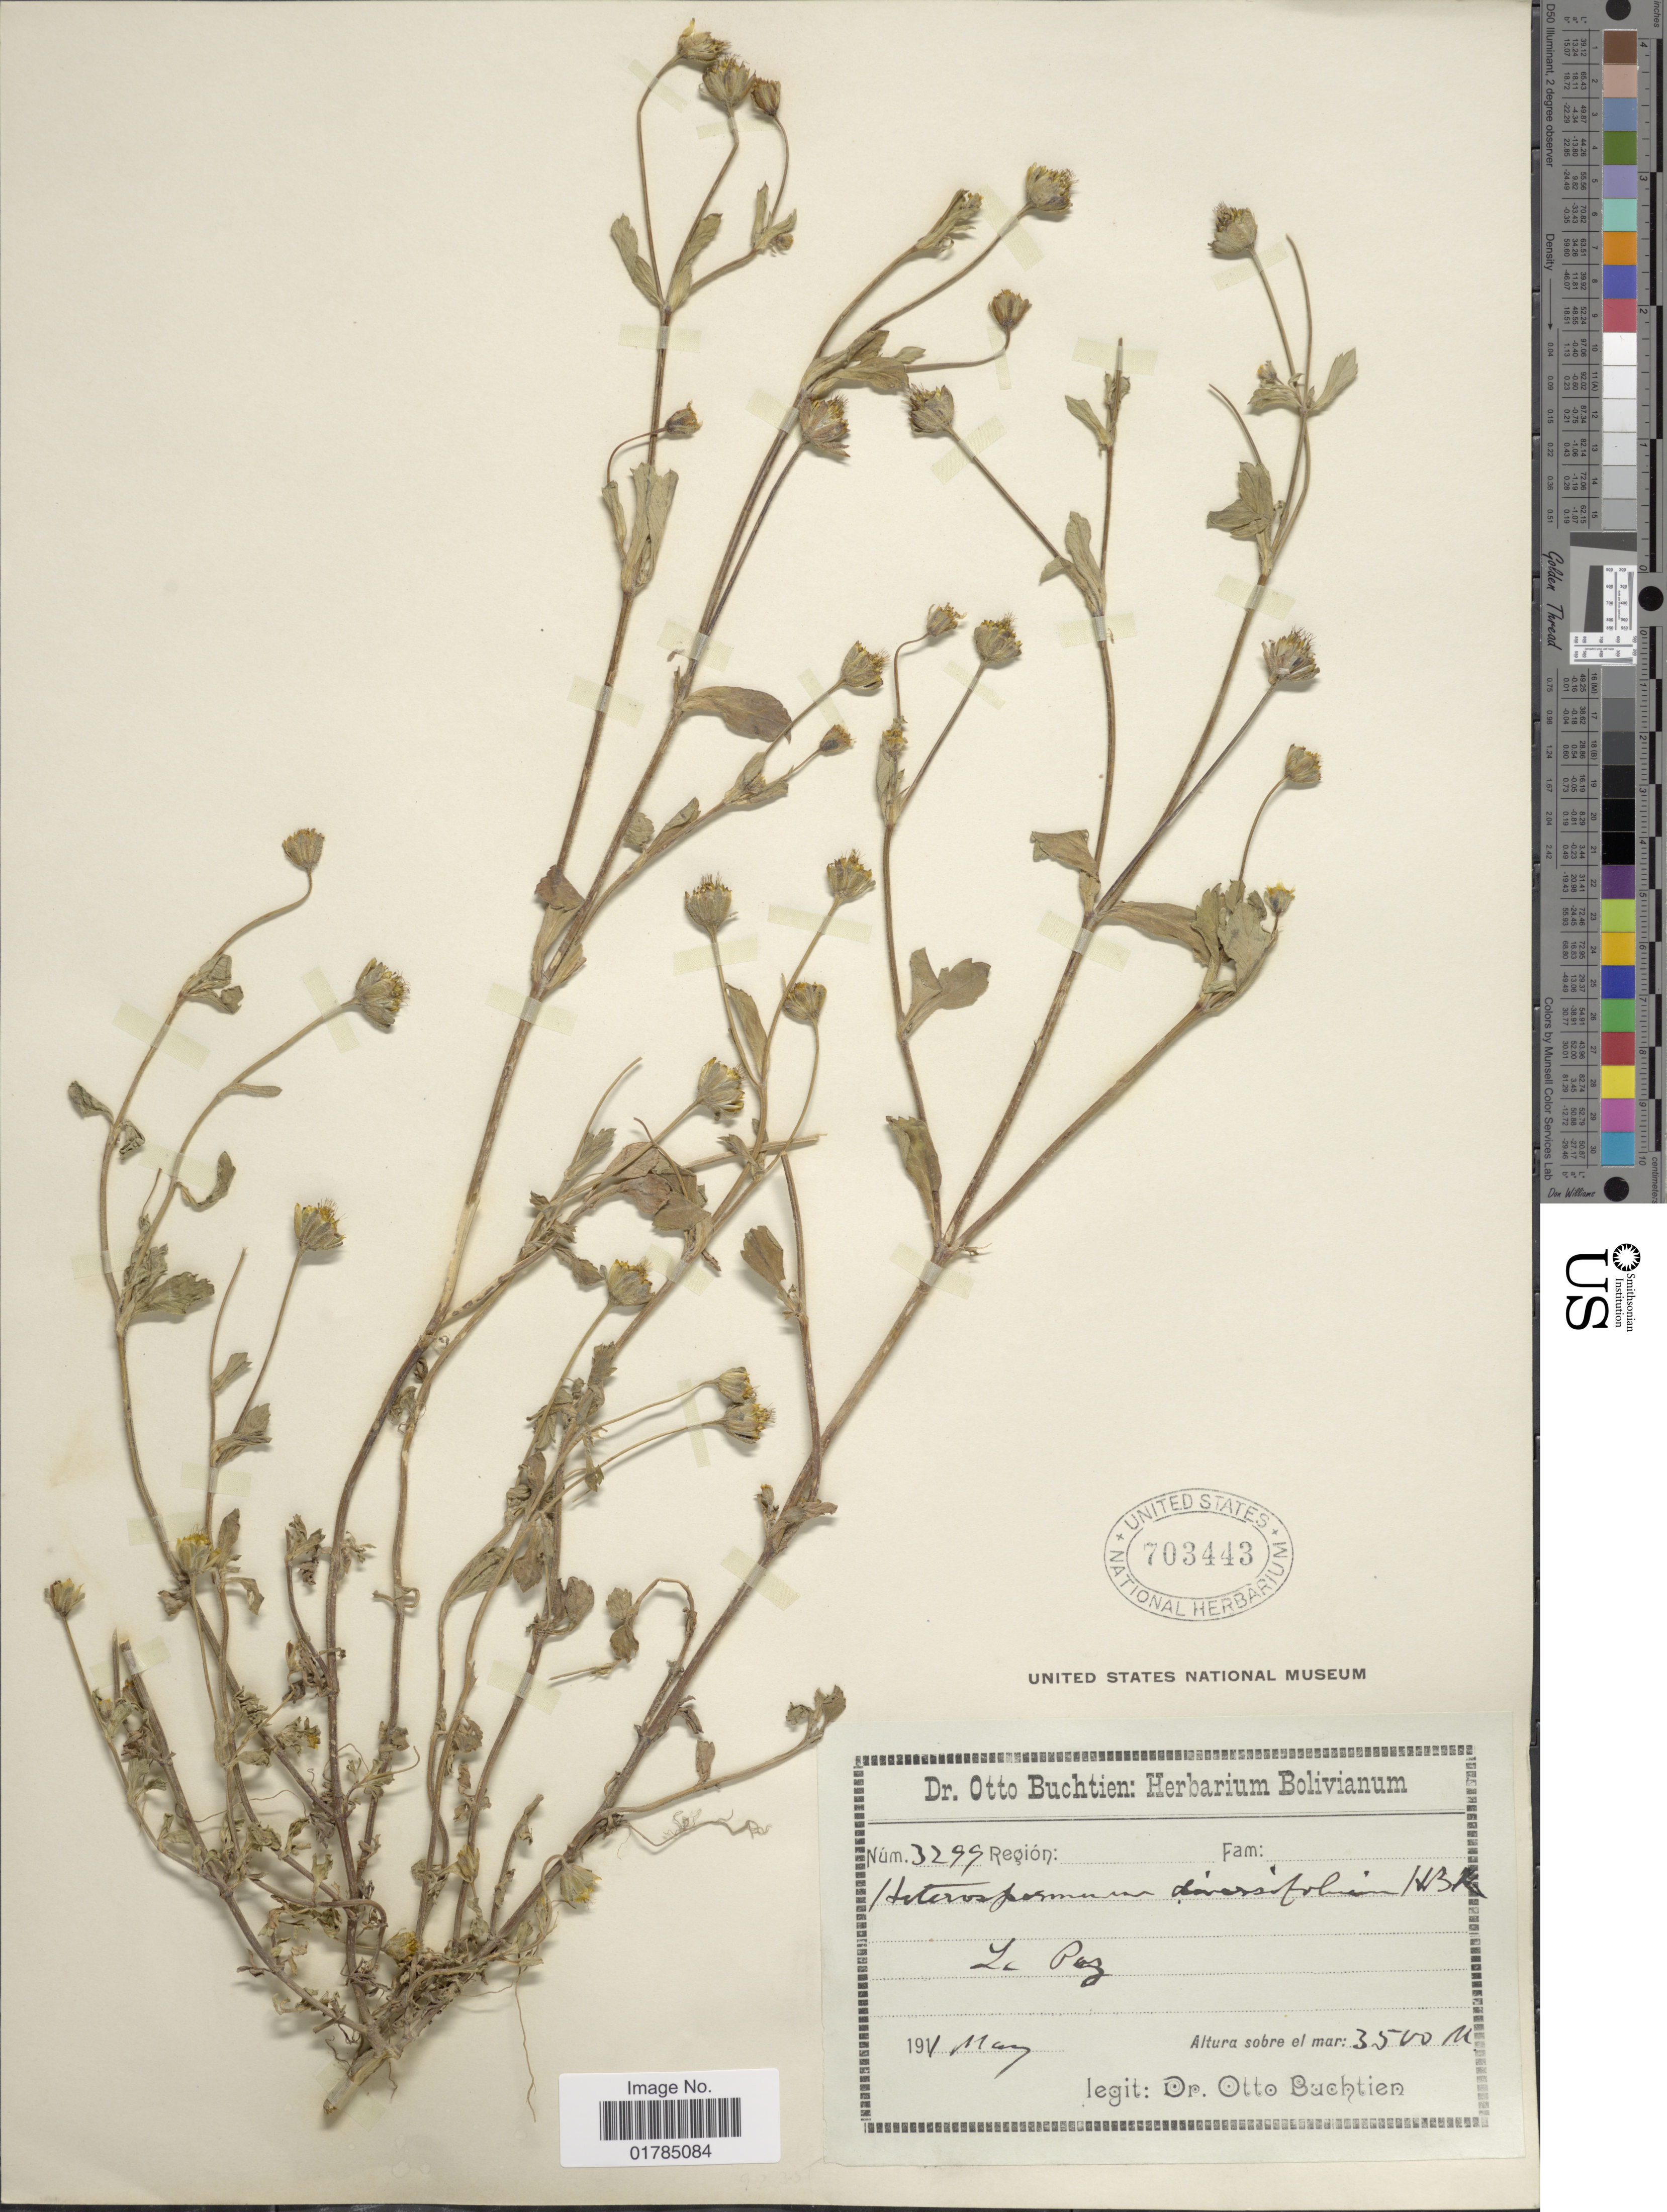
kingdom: Plantae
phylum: Tracheophyta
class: Magnoliopsida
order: Asterales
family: Asteraceae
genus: Heterosperma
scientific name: Heterosperma diversifolium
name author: Kunth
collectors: O. Buchtien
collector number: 3299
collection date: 1911-05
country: Bolivia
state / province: La Paz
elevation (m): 3500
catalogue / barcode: US 703443